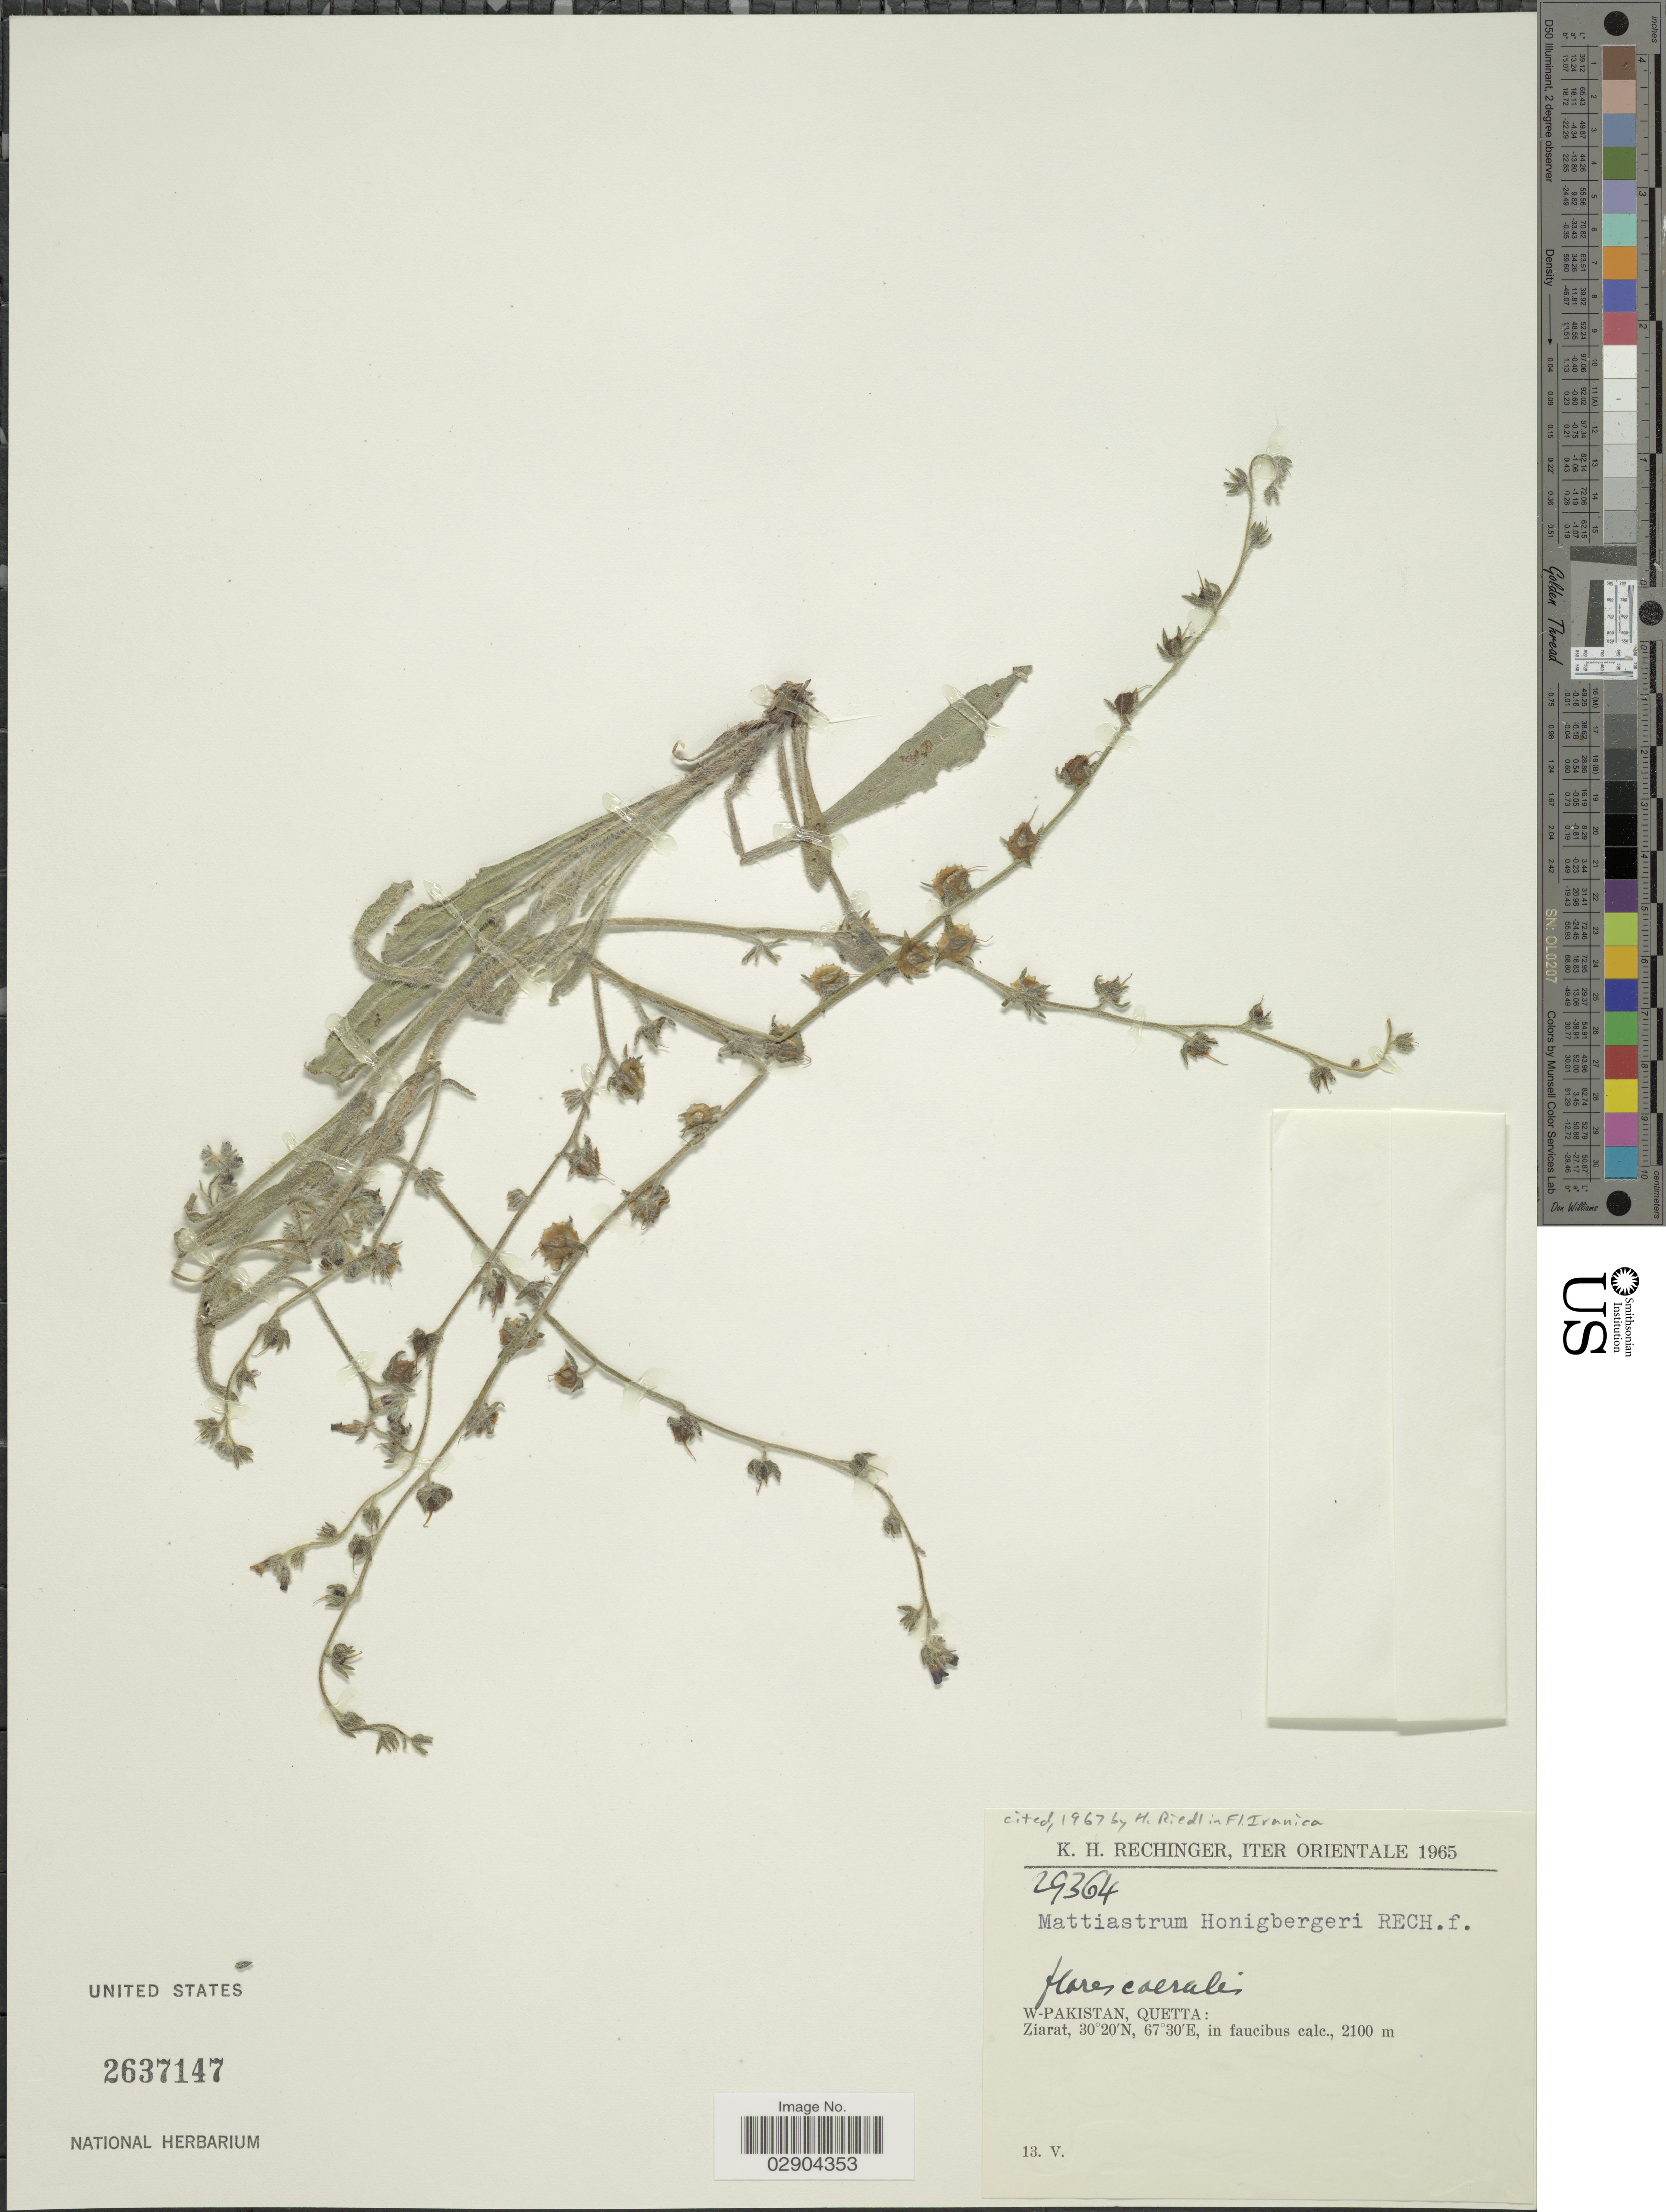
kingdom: Plantae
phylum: Tracheophyta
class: Magnoliopsida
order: Boraginales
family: Boraginaceae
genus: Mattiastrum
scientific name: Mattiastrum asperum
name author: (Stocks) Brand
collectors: K. H. Rechinger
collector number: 29364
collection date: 1965-05-13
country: Pakistan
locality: W-Pakistan, Quetta: Ziarat.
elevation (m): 2100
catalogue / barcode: US 2637147